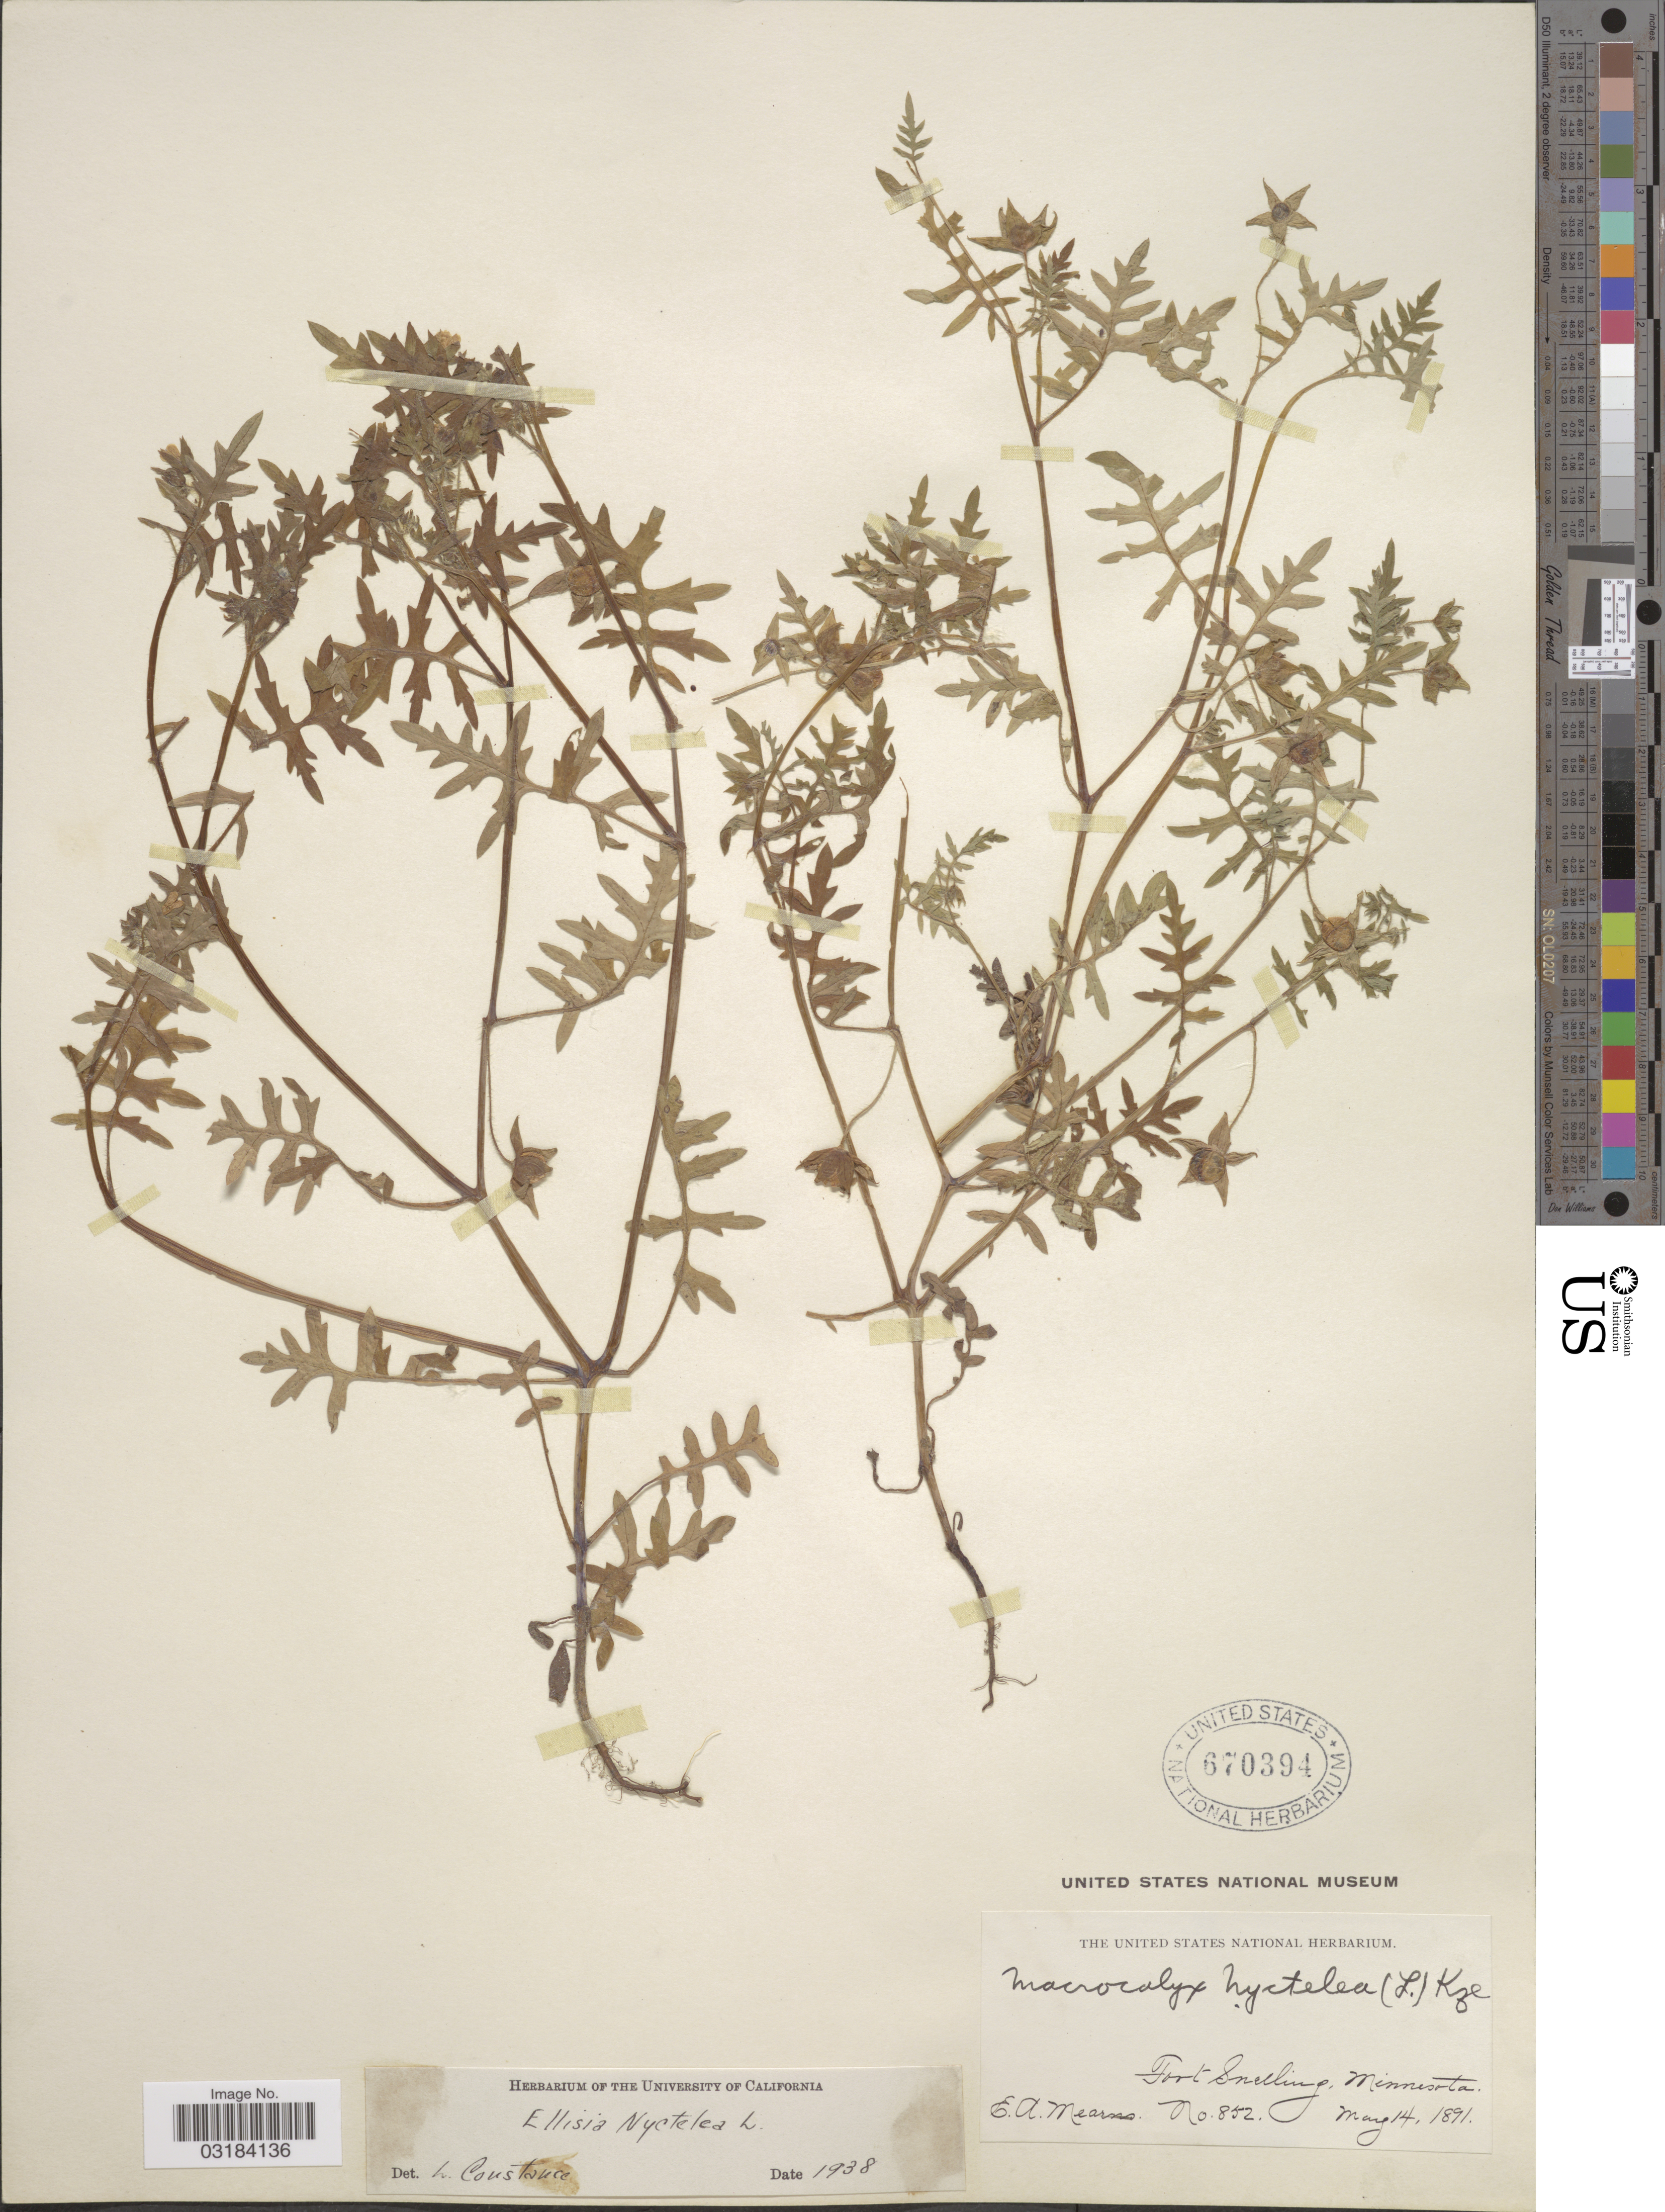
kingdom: Plantae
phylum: Tracheophyta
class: Magnoliopsida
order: Boraginales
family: Hydrophyllaceae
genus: Ellisia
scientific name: Ellisia nyctelea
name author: L.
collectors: E. A. Mearns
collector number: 852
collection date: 1891-05-14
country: United States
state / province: Minnesota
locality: Fort Snelling.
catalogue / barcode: US 670394